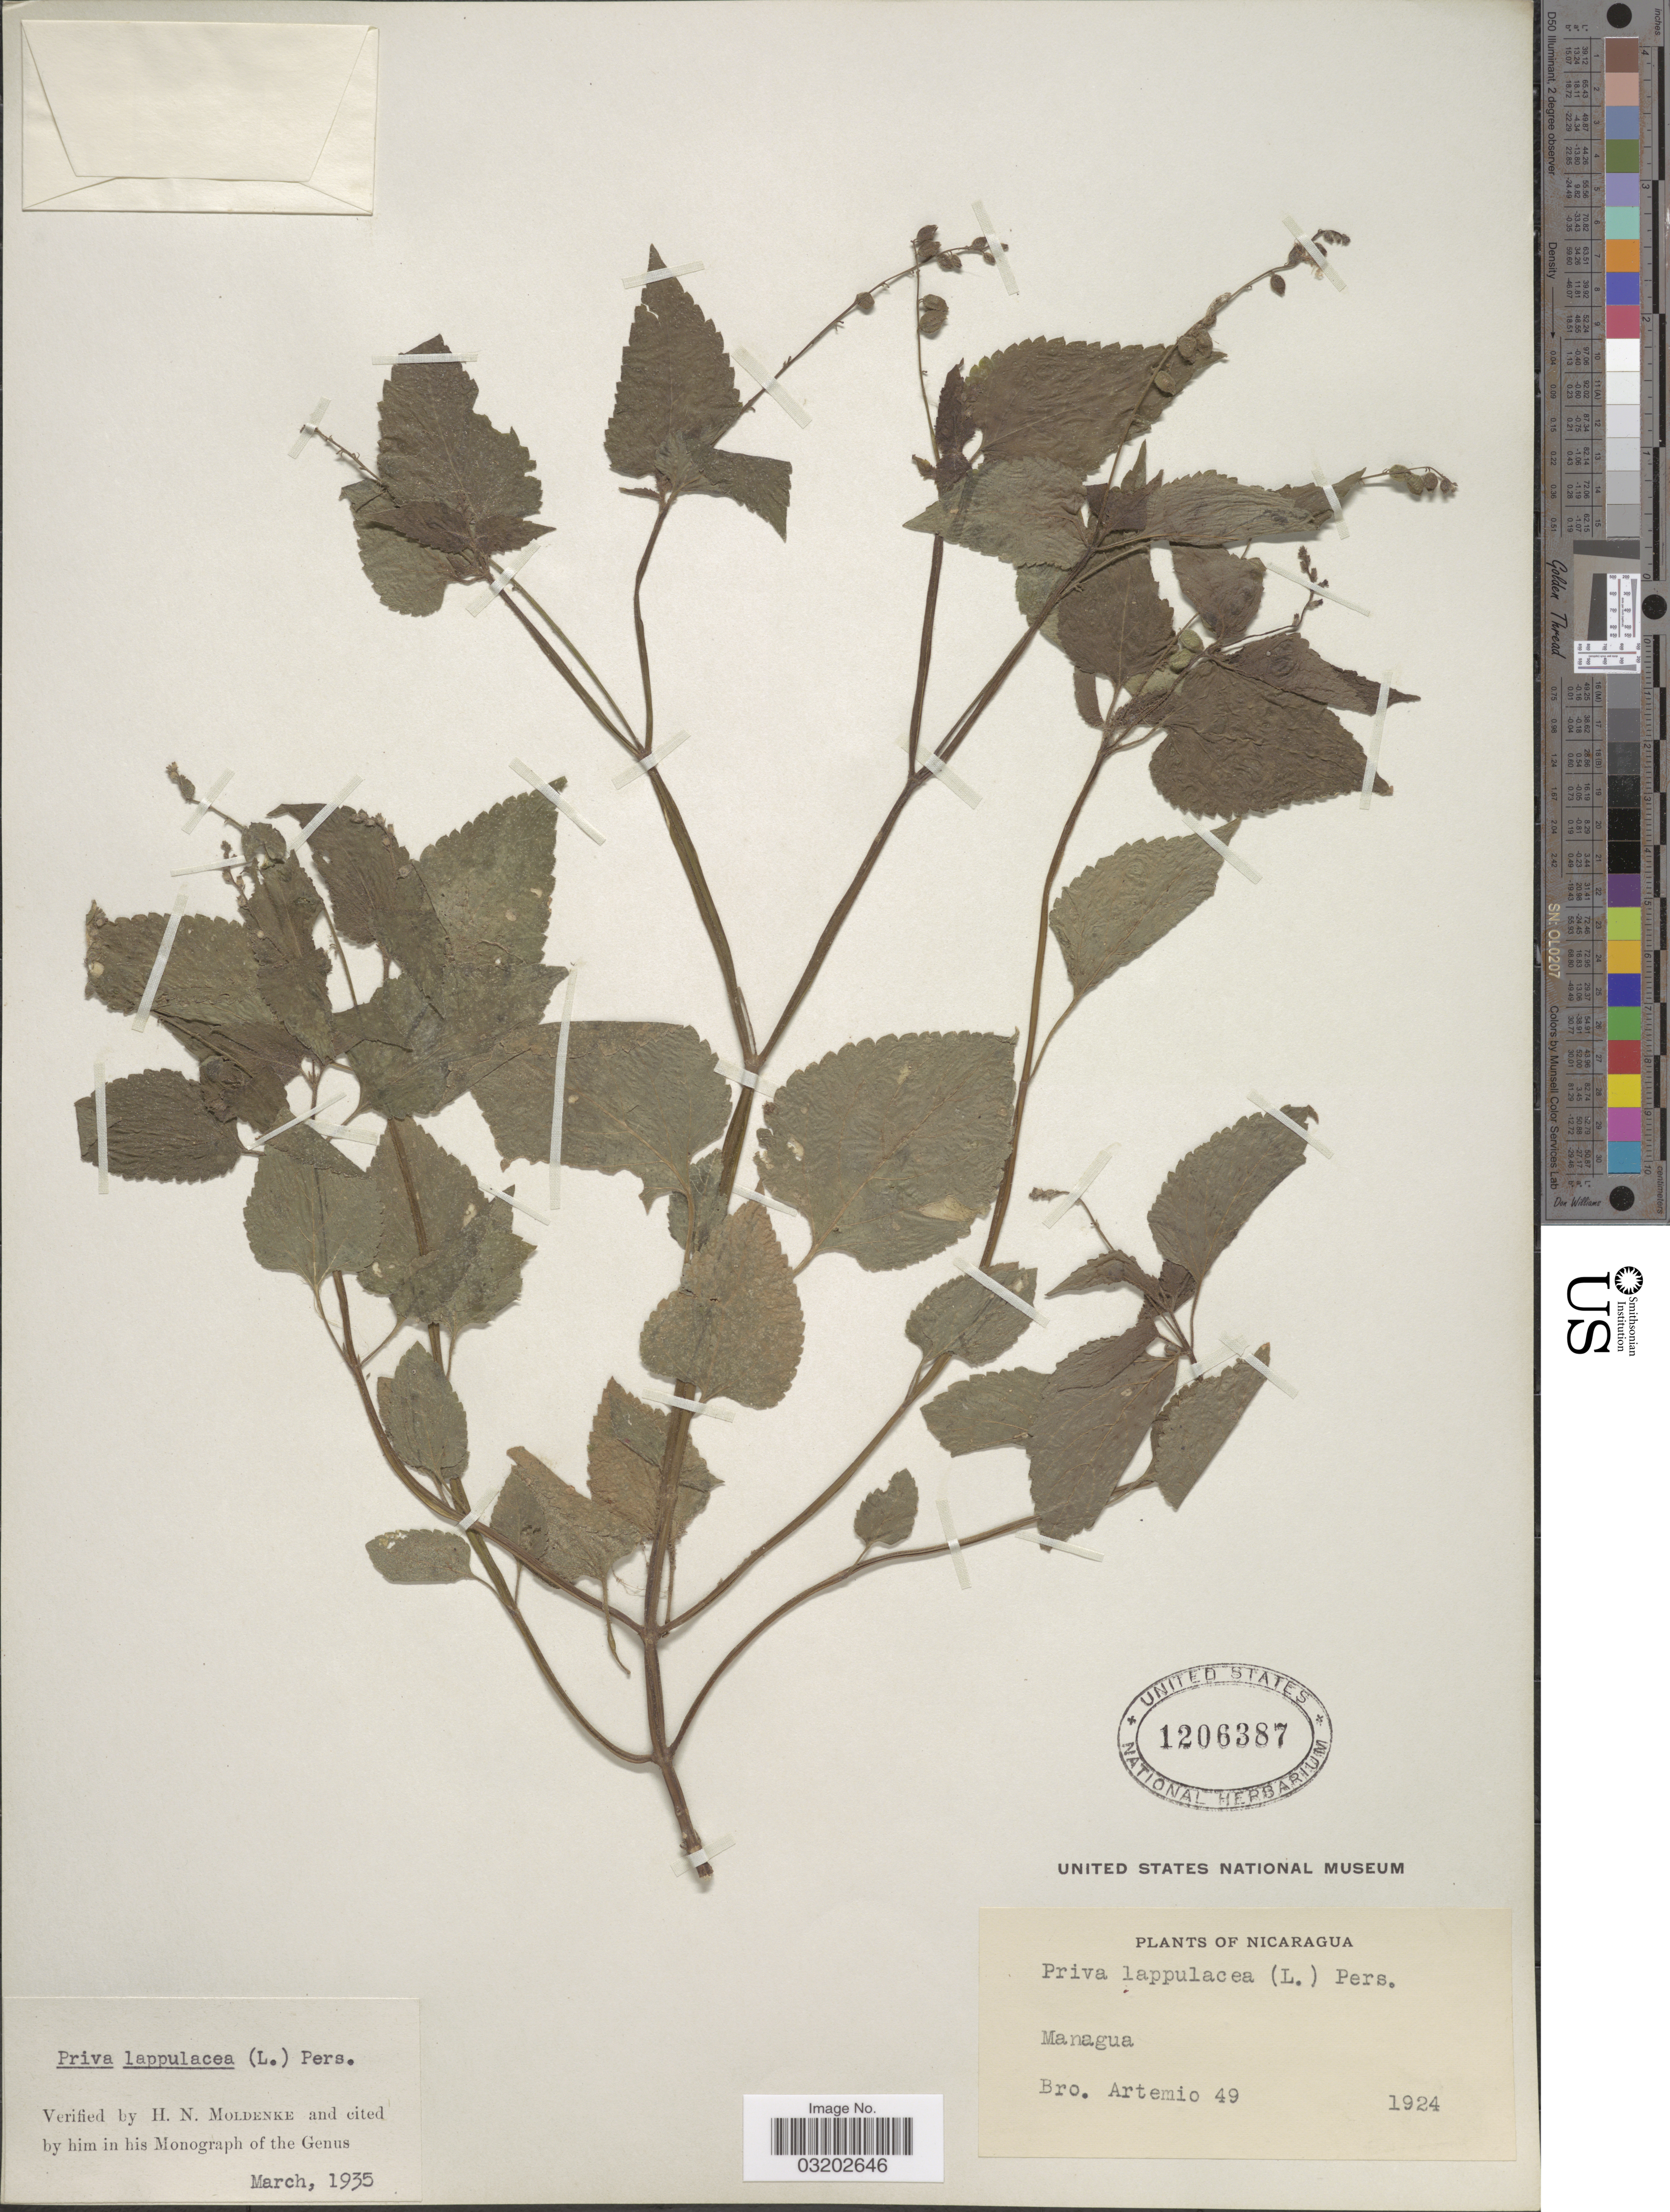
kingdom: Plantae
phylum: Tracheophyta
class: Magnoliopsida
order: Lamiales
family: Verbenaceae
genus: Priva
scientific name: Priva lappulacea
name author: (L.) Pers.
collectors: B. Rene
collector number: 49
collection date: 1924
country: Nicaragua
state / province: Managua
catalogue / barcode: US 1206387